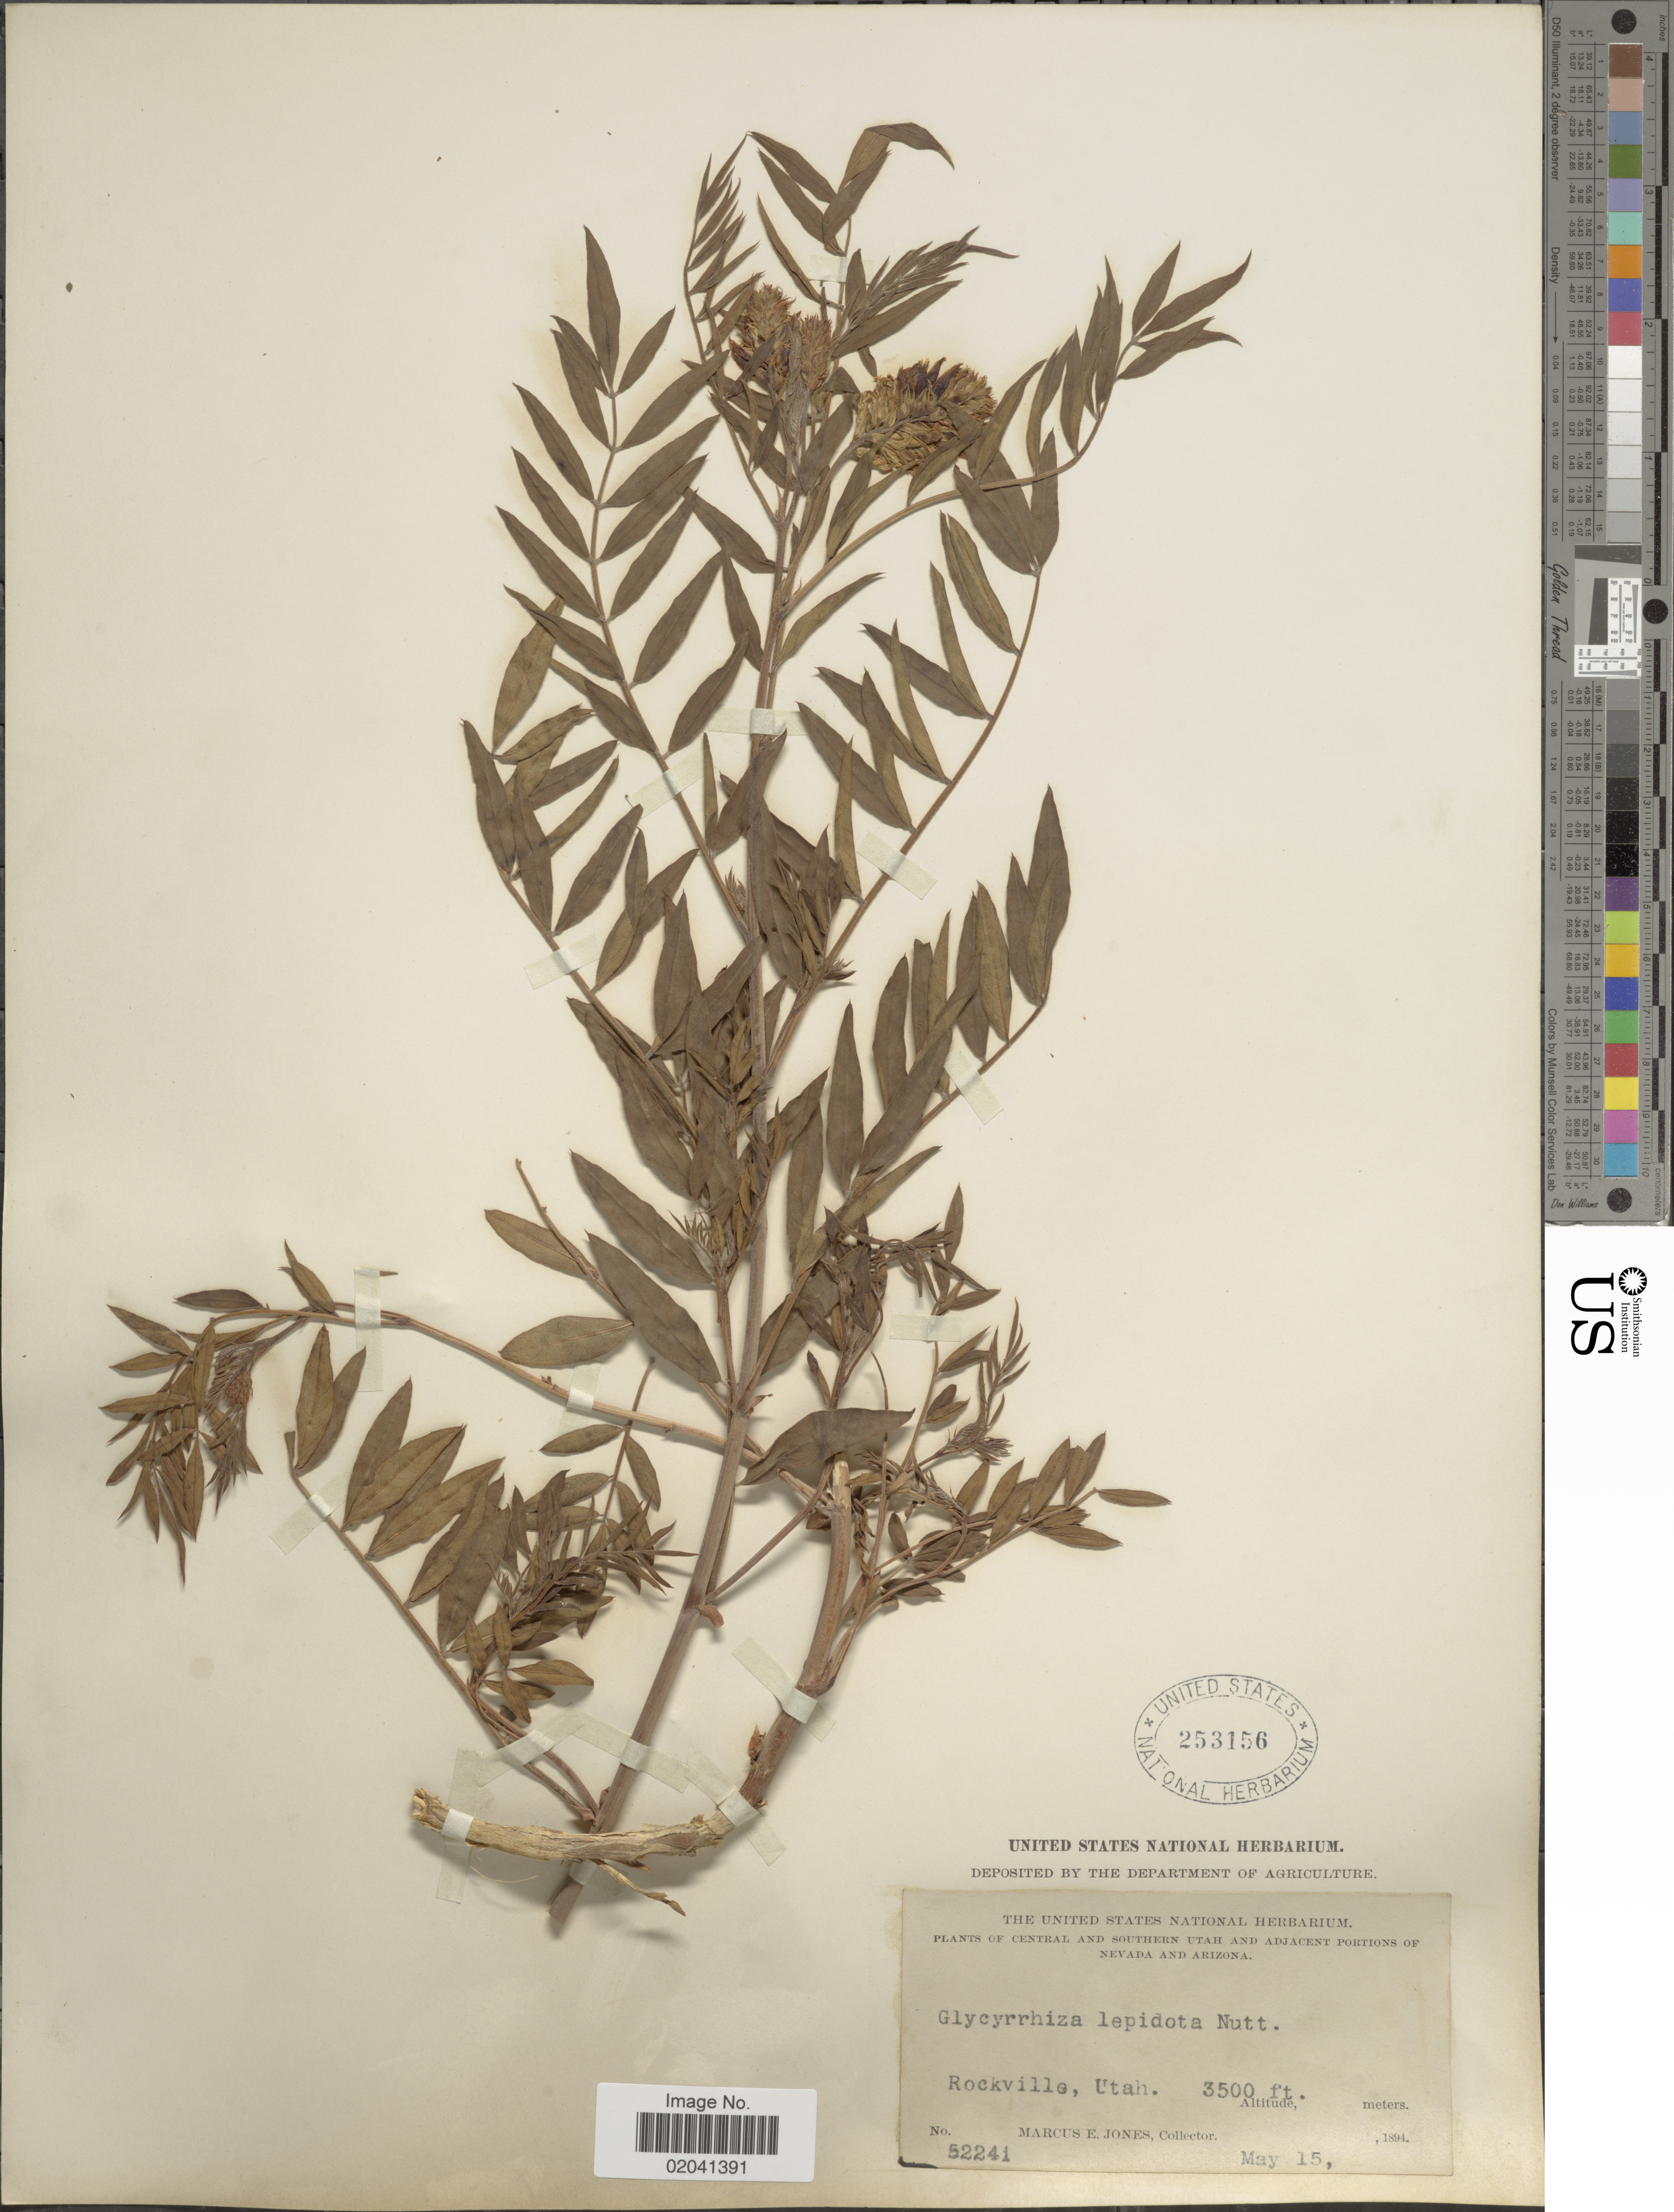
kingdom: Plantae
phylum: Tracheophyta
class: Magnoliopsida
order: Fabales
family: Fabaceae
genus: Glycyrrhiza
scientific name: Glycyrrhiza lepidota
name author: Pursh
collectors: M. E. Jones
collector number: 5224i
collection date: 1894-05-15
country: United States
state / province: Utah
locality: Rockville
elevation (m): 1067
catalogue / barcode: US 253156